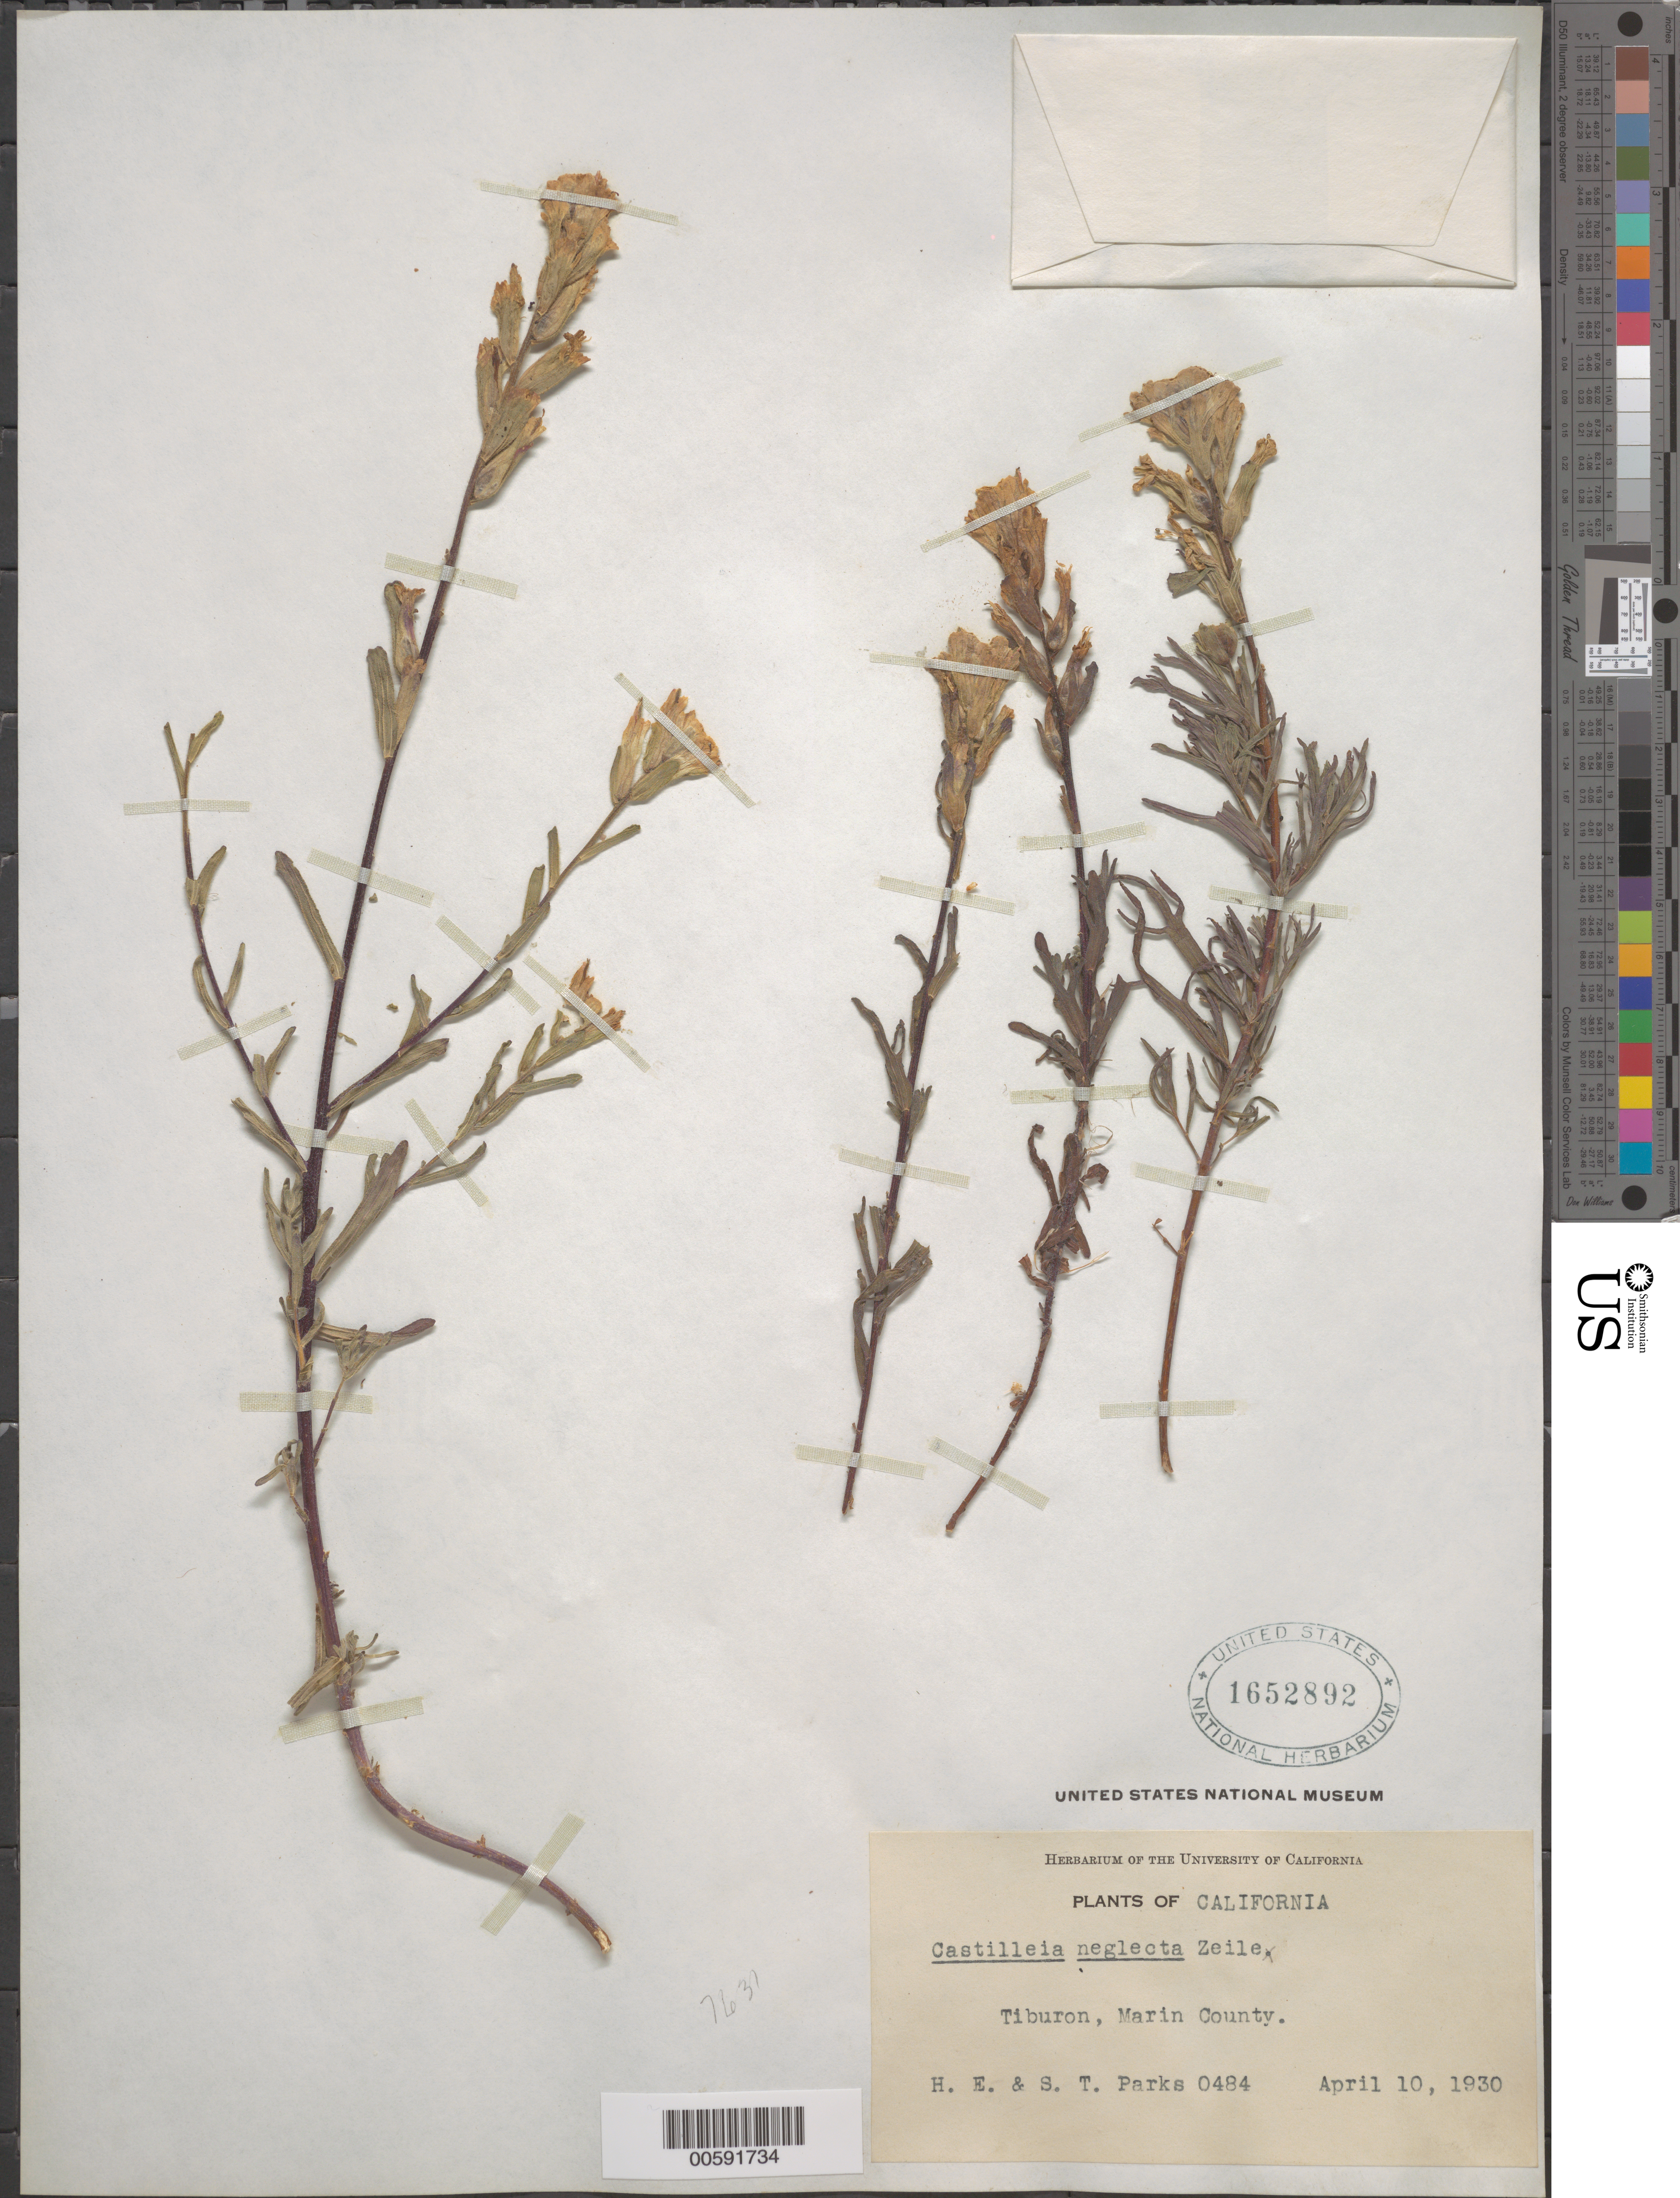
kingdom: Plantae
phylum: Tracheophyta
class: Magnoliopsida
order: Lamiales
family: Orobanchaceae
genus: Castilleja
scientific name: Castilleja affinis subsp. neglecta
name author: (Zeile) T.I. Chuang & Heckard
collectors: H. E. Parks & S. Parks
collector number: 0484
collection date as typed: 10 Apr 1930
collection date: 1930-04-10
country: United States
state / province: California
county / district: Marin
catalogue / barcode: US 1652892